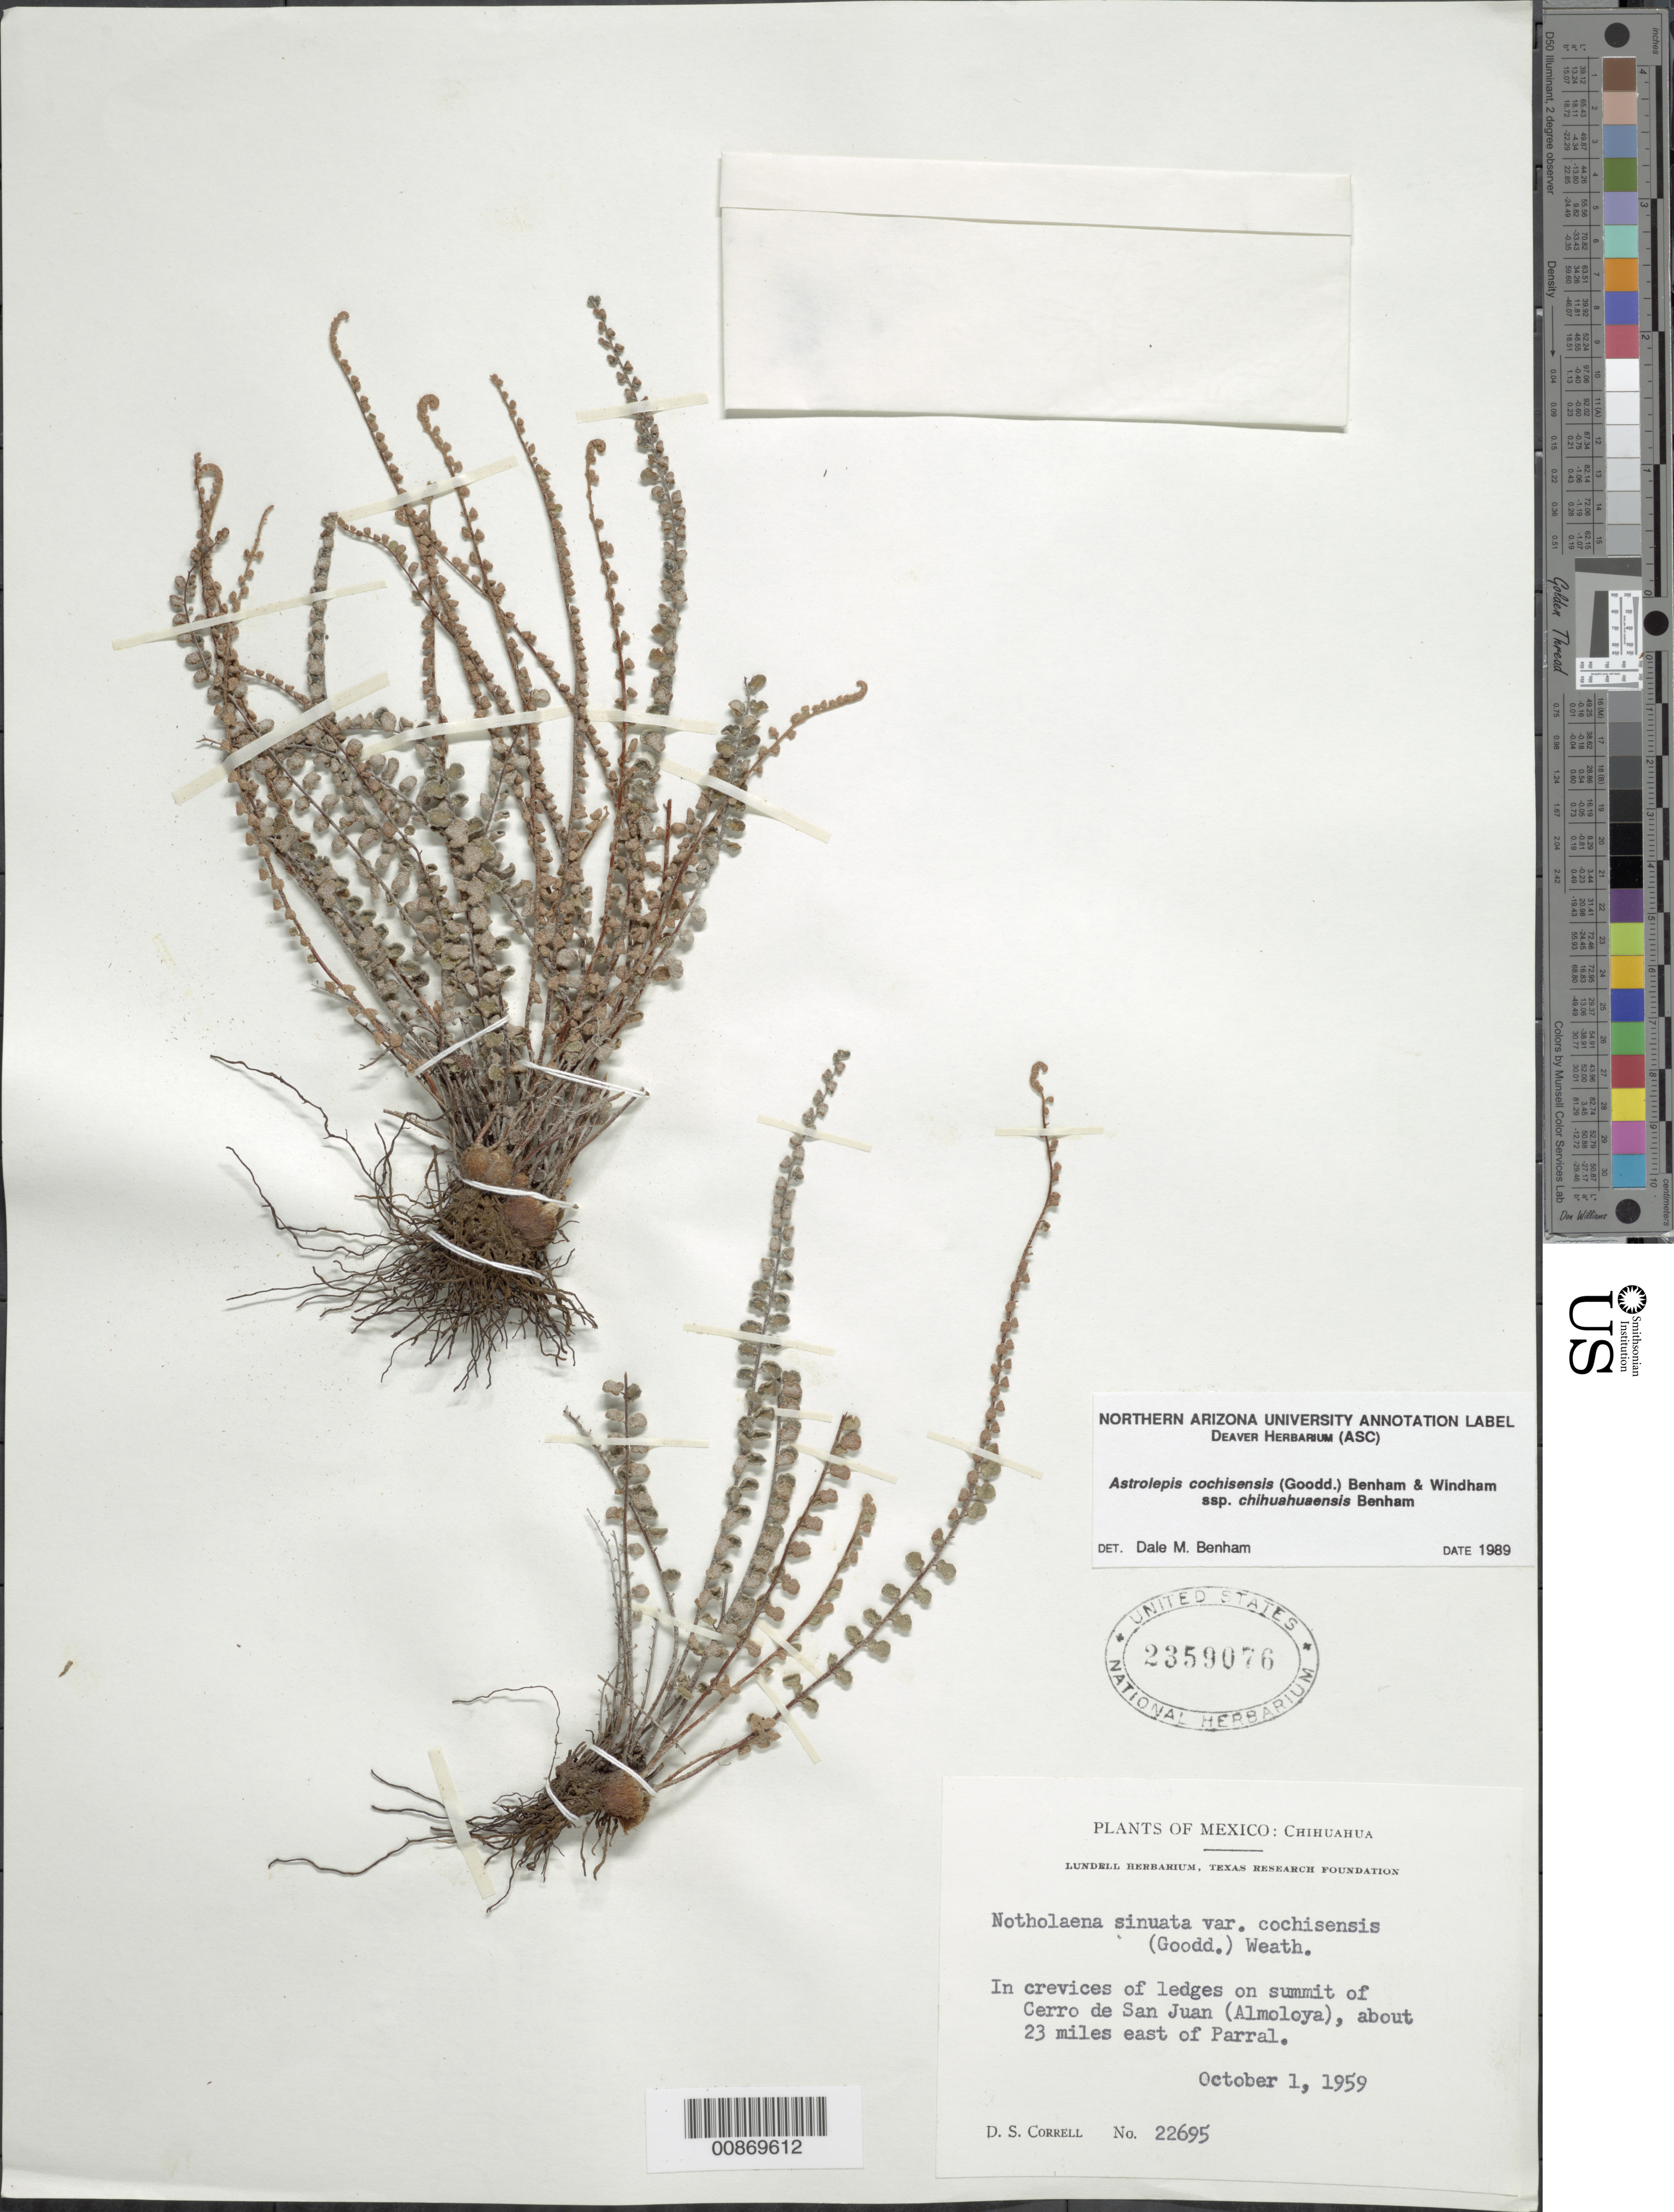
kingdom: Plantae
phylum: Tracheophyta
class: Polypodiopsida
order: Polypodiales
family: Pteridaceae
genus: Astrolepis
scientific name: Astrolepis cochisensis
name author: (C.O. Goodd.) D.M. Benham & Windham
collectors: D. S. Correll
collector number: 22695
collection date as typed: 01 Oct 1959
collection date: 1959-10-01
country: Mexico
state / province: Chihuahua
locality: Cerro San Juan (Almoloya), about 23 miles east of Parral.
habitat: In crevices of ledges on summit of cerro.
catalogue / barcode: US 2359076